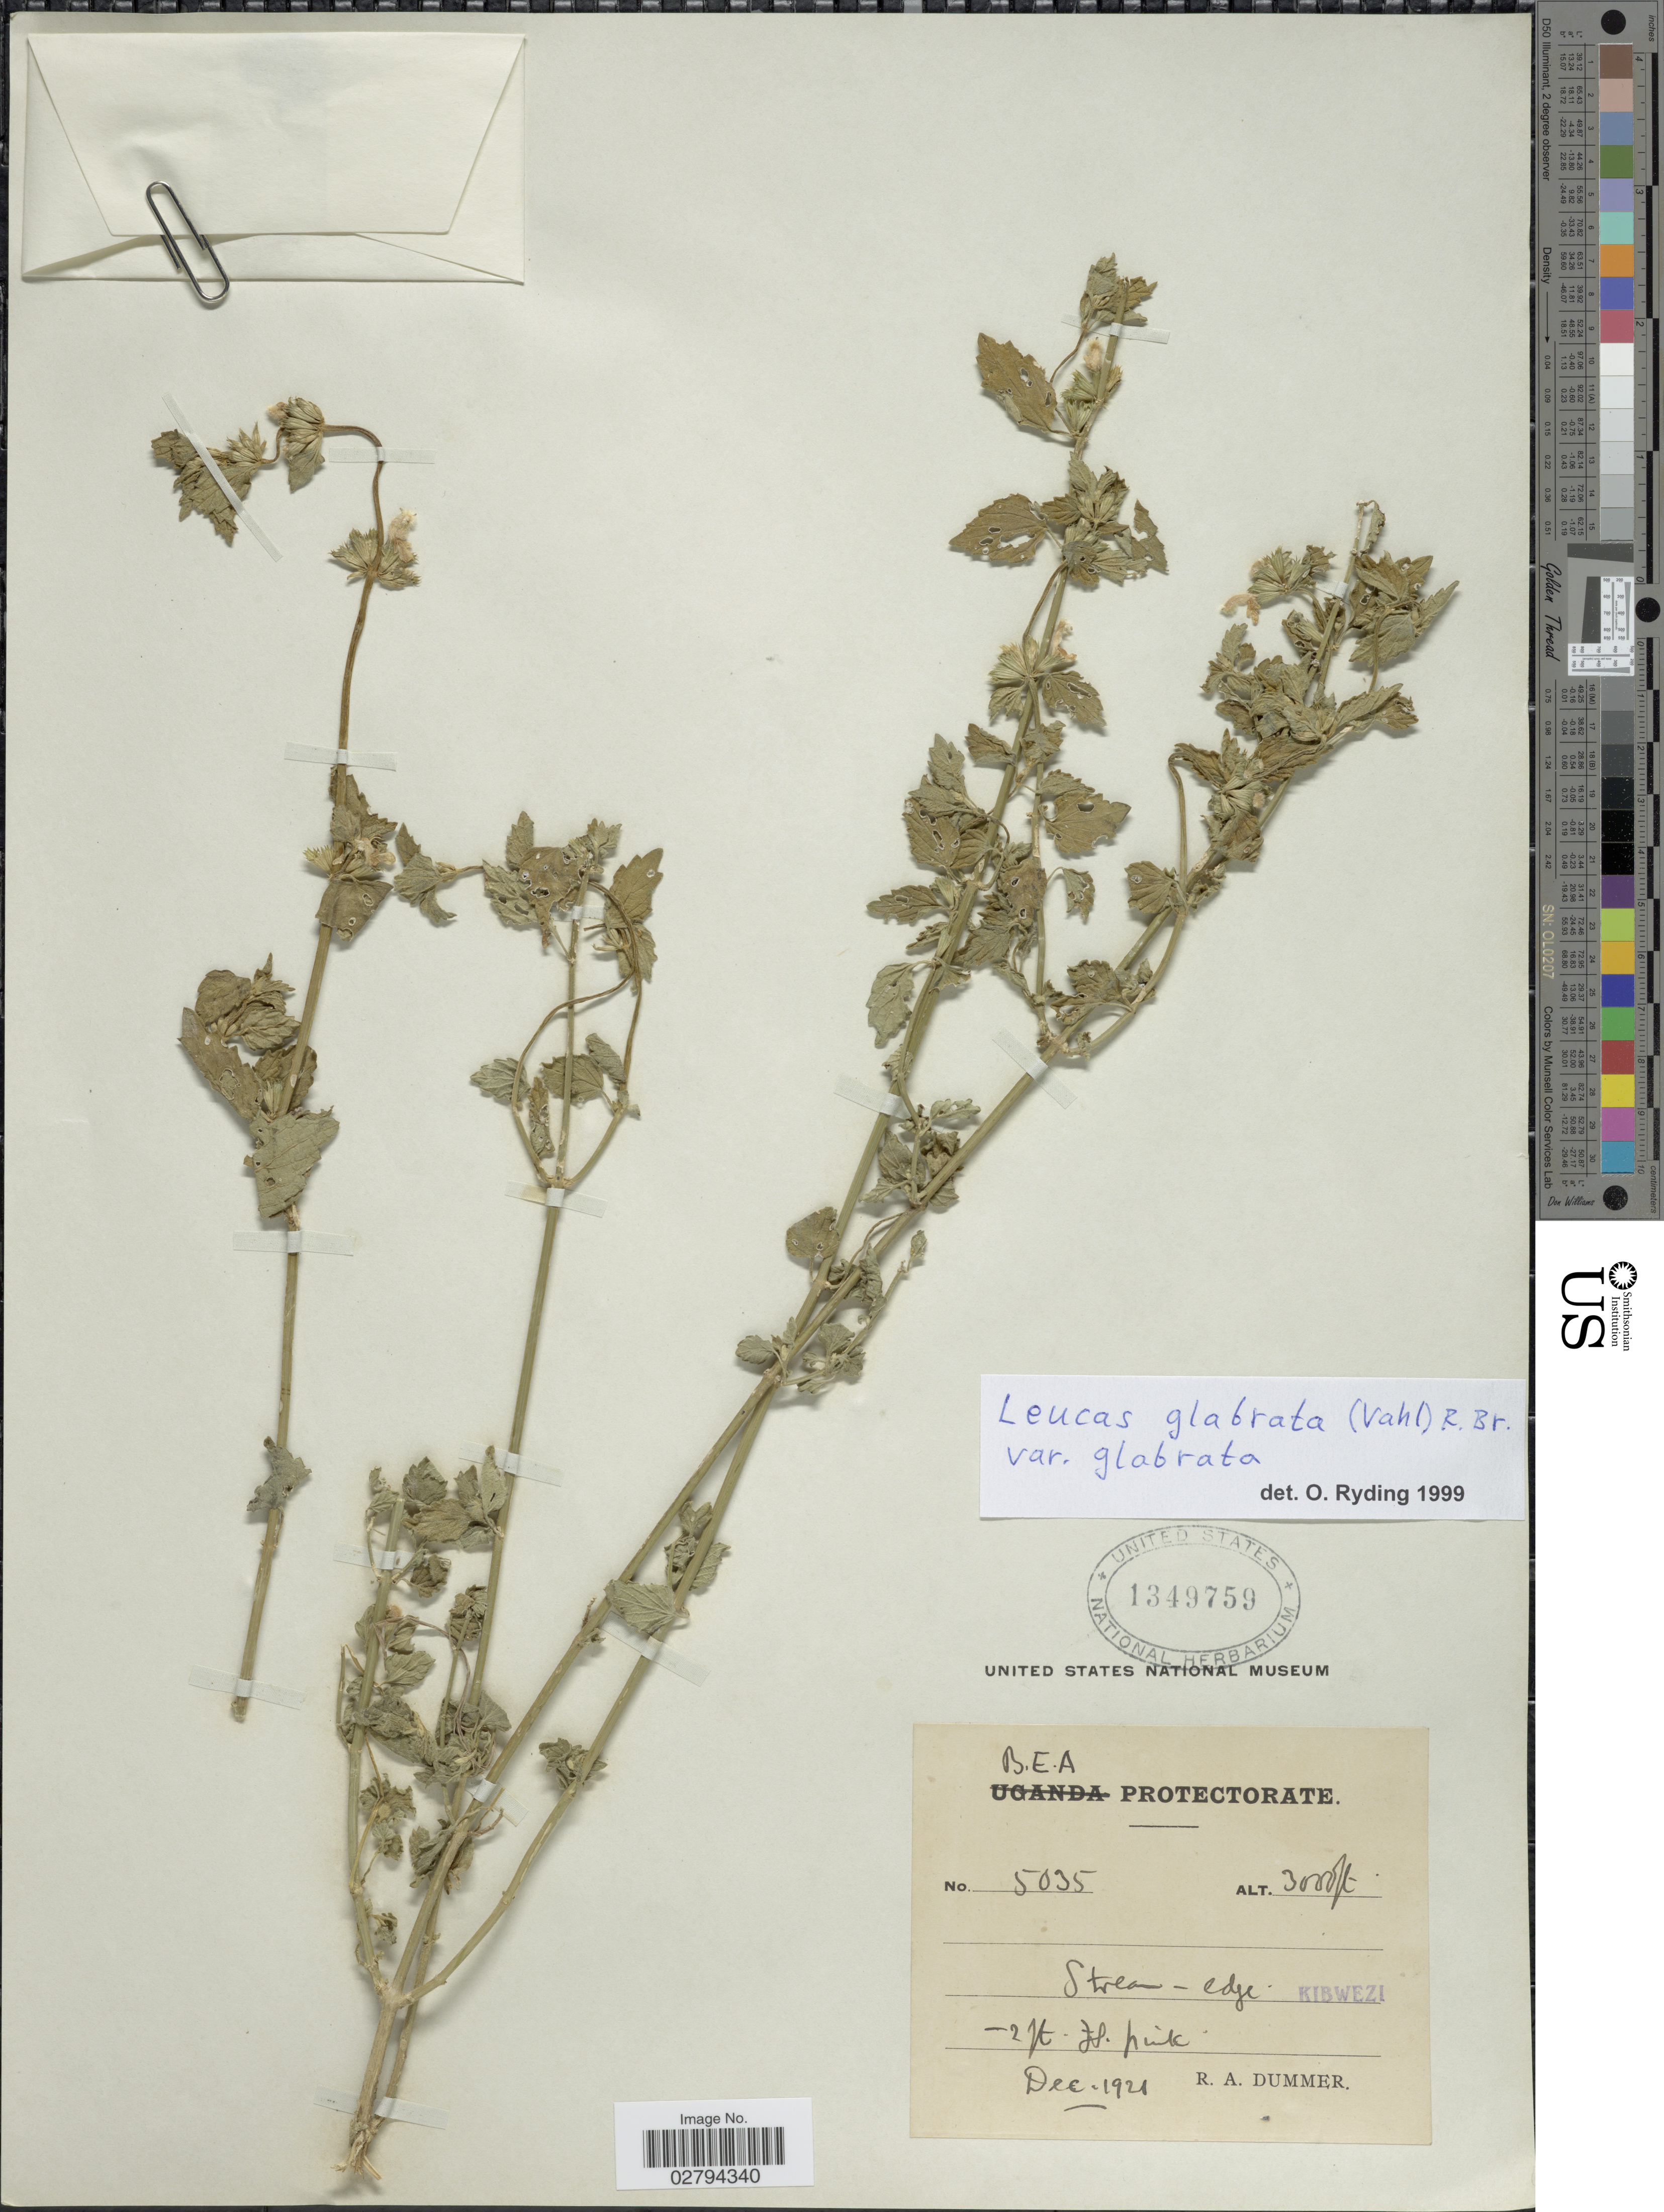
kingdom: Plantae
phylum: Tracheophyta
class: Magnoliopsida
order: Lamiales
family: Lamiaceae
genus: Leucas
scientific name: Leucas glabrata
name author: (Vahl) Sm.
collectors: R. Dümmer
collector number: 5035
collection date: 1921-12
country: Kenya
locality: B.E.A. Protectorate. Stream-edge Kibwezi.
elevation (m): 914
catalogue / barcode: US 1349759